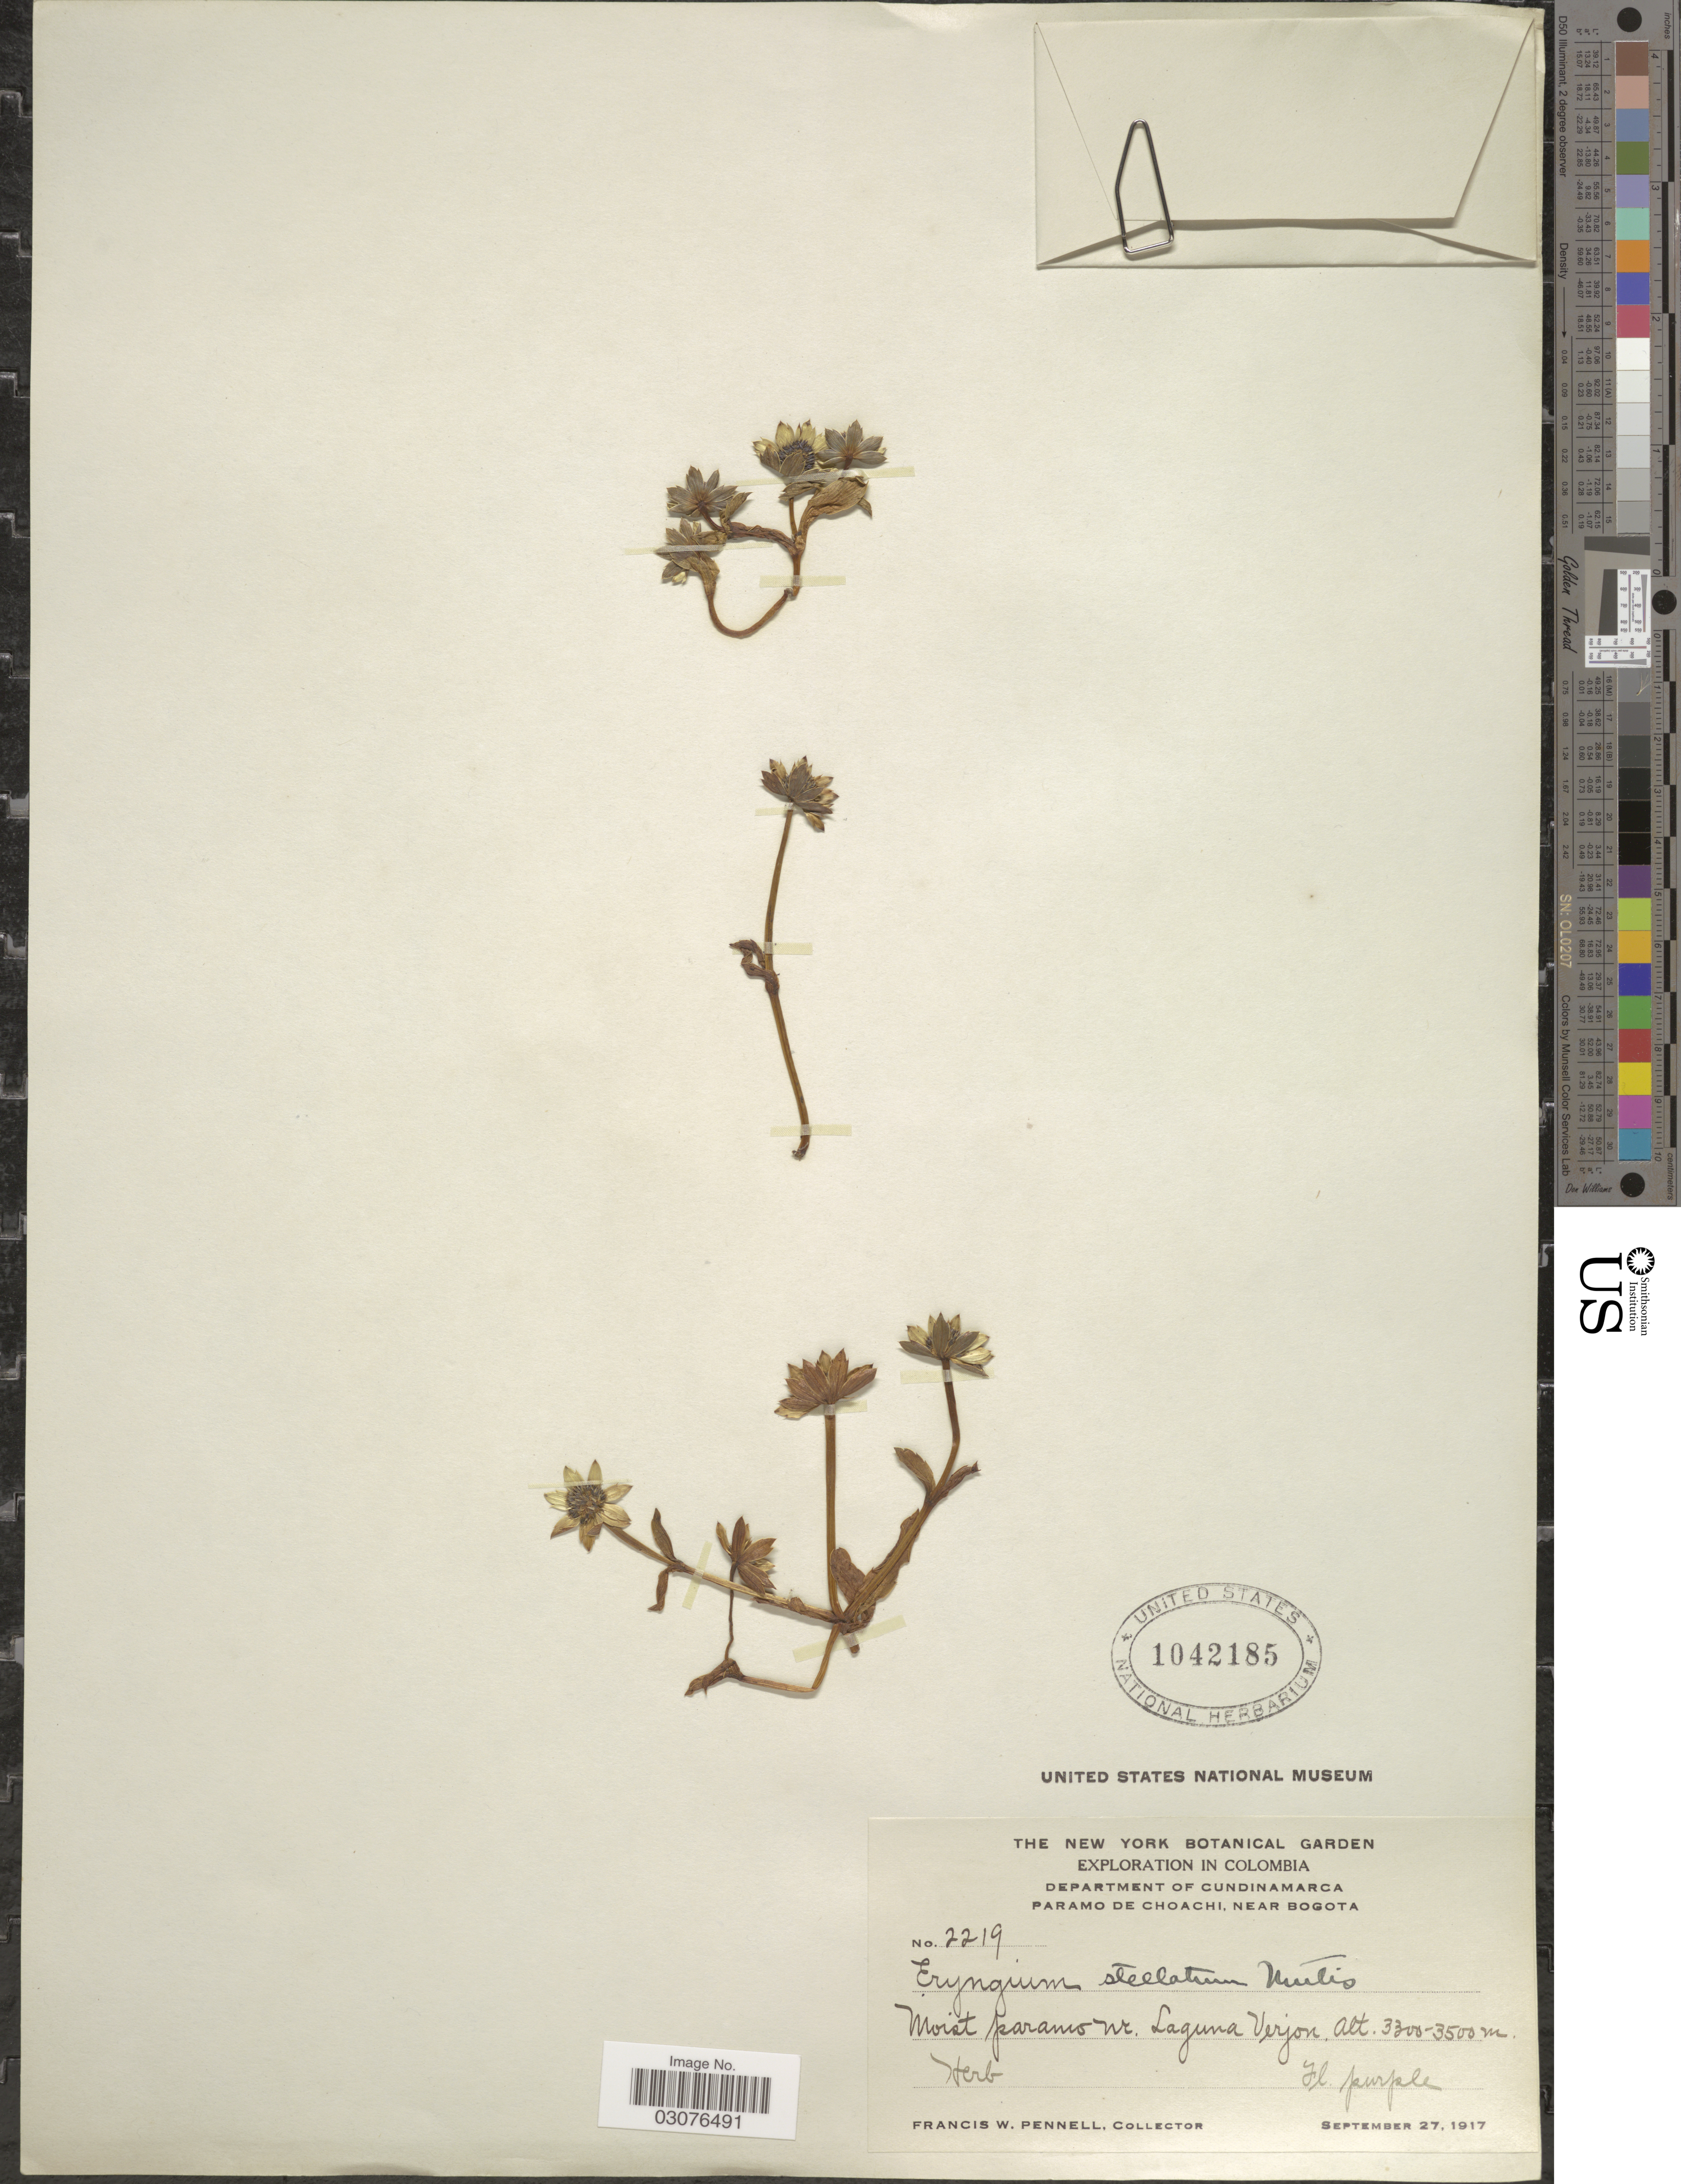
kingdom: Plantae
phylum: Tracheophyta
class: Magnoliopsida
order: Apiales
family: Apiaceae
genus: Eryngium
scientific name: Eryngium humile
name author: Cav.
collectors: F. W. Pennell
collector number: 2219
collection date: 1917-09-27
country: Colombia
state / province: Cundinamarca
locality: Department of Cundinamarca, Paramo de Choachi, near Bogota. Moist paramo nr. Laguna Verjon.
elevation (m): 3300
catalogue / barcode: US 1042185